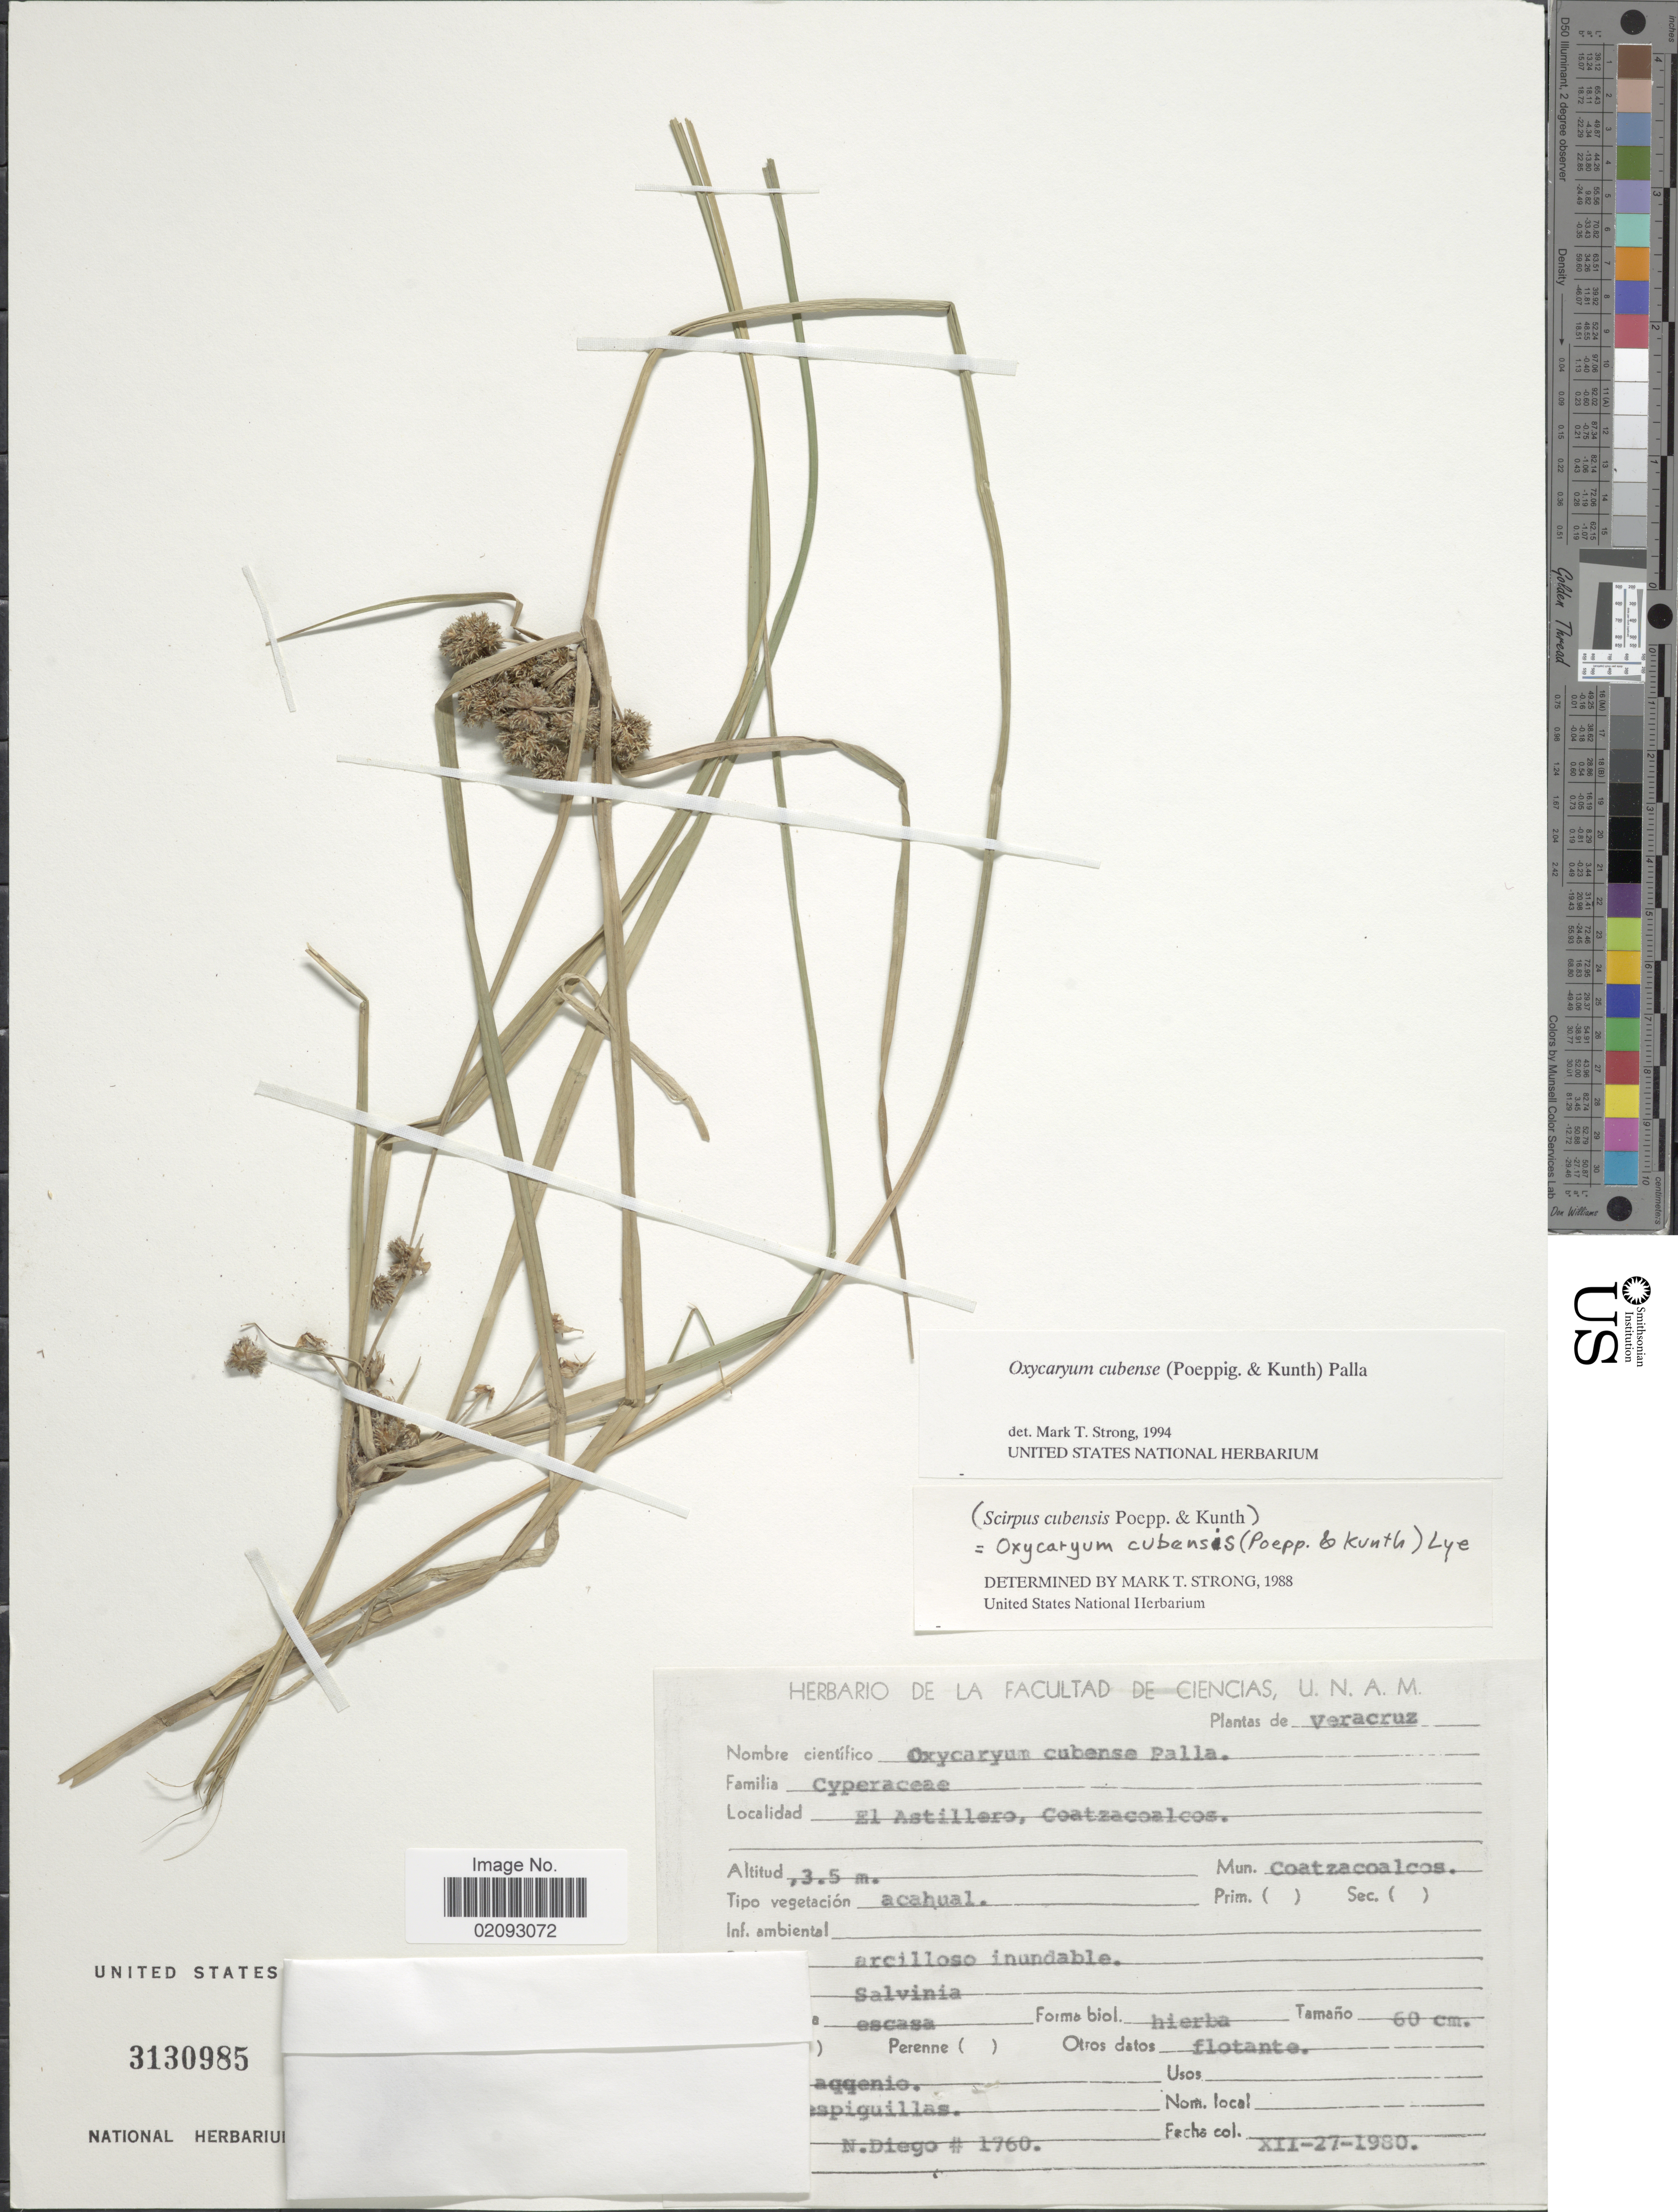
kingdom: Plantae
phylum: Tracheophyta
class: Liliopsida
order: Poales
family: Cyperaceae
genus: Cyperus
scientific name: Cyperus blepharoleptos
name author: Steud.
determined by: Strong, M. T., (US), Smithsonian Institution - National Museum of Natural History (UNITED STATES)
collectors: N. Diego Pérez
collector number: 1760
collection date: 1980-12-27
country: Mexico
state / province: Veracruz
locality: Veracruz, El Astillero, Coatzacoalcos, Mun. Coatzacoalcos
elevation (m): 3.5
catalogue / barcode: US 3130985